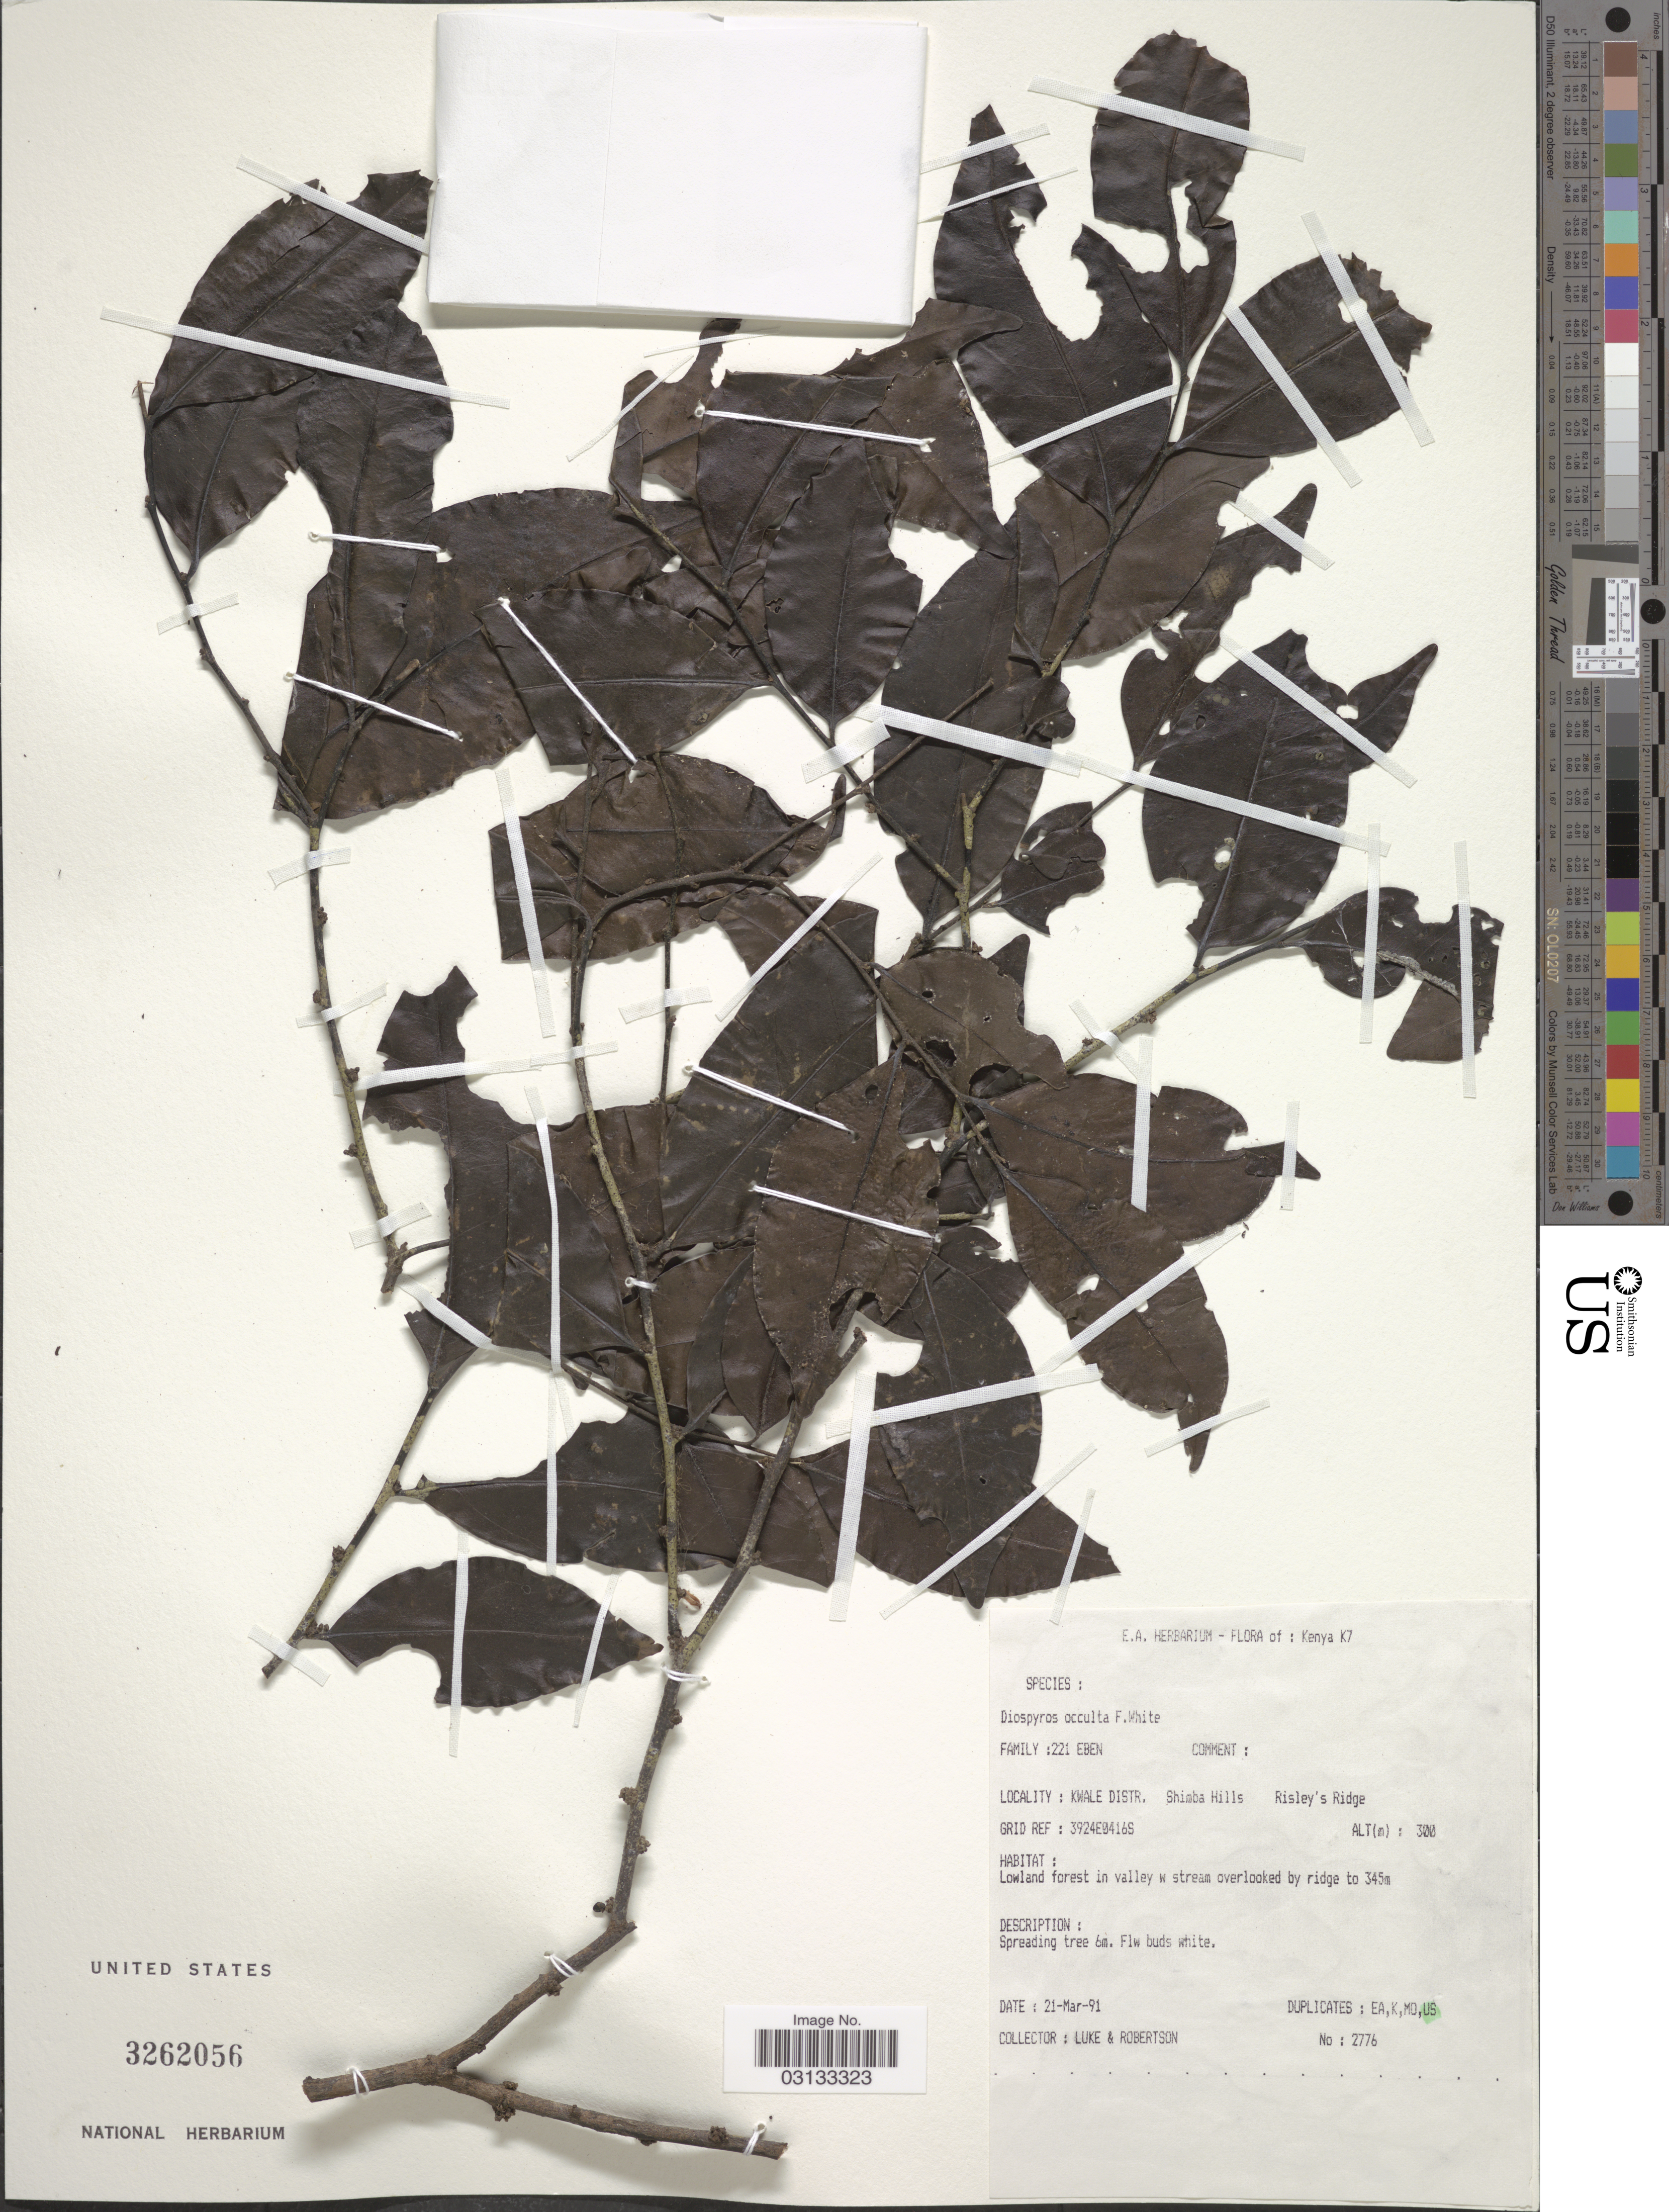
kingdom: Plantae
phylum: Tracheophyta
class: Magnoliopsida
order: Ericales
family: Ebenaceae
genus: Diospyros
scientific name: Diospyros occulta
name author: F. White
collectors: -. Luke & -. Robertson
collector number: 2776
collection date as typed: Transcribed d/m/y: 21/3/91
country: Kenya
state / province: Kwale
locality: K7, Kwale District, Shimba Hills, Risley's Ridge.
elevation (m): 300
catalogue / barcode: US 3262056